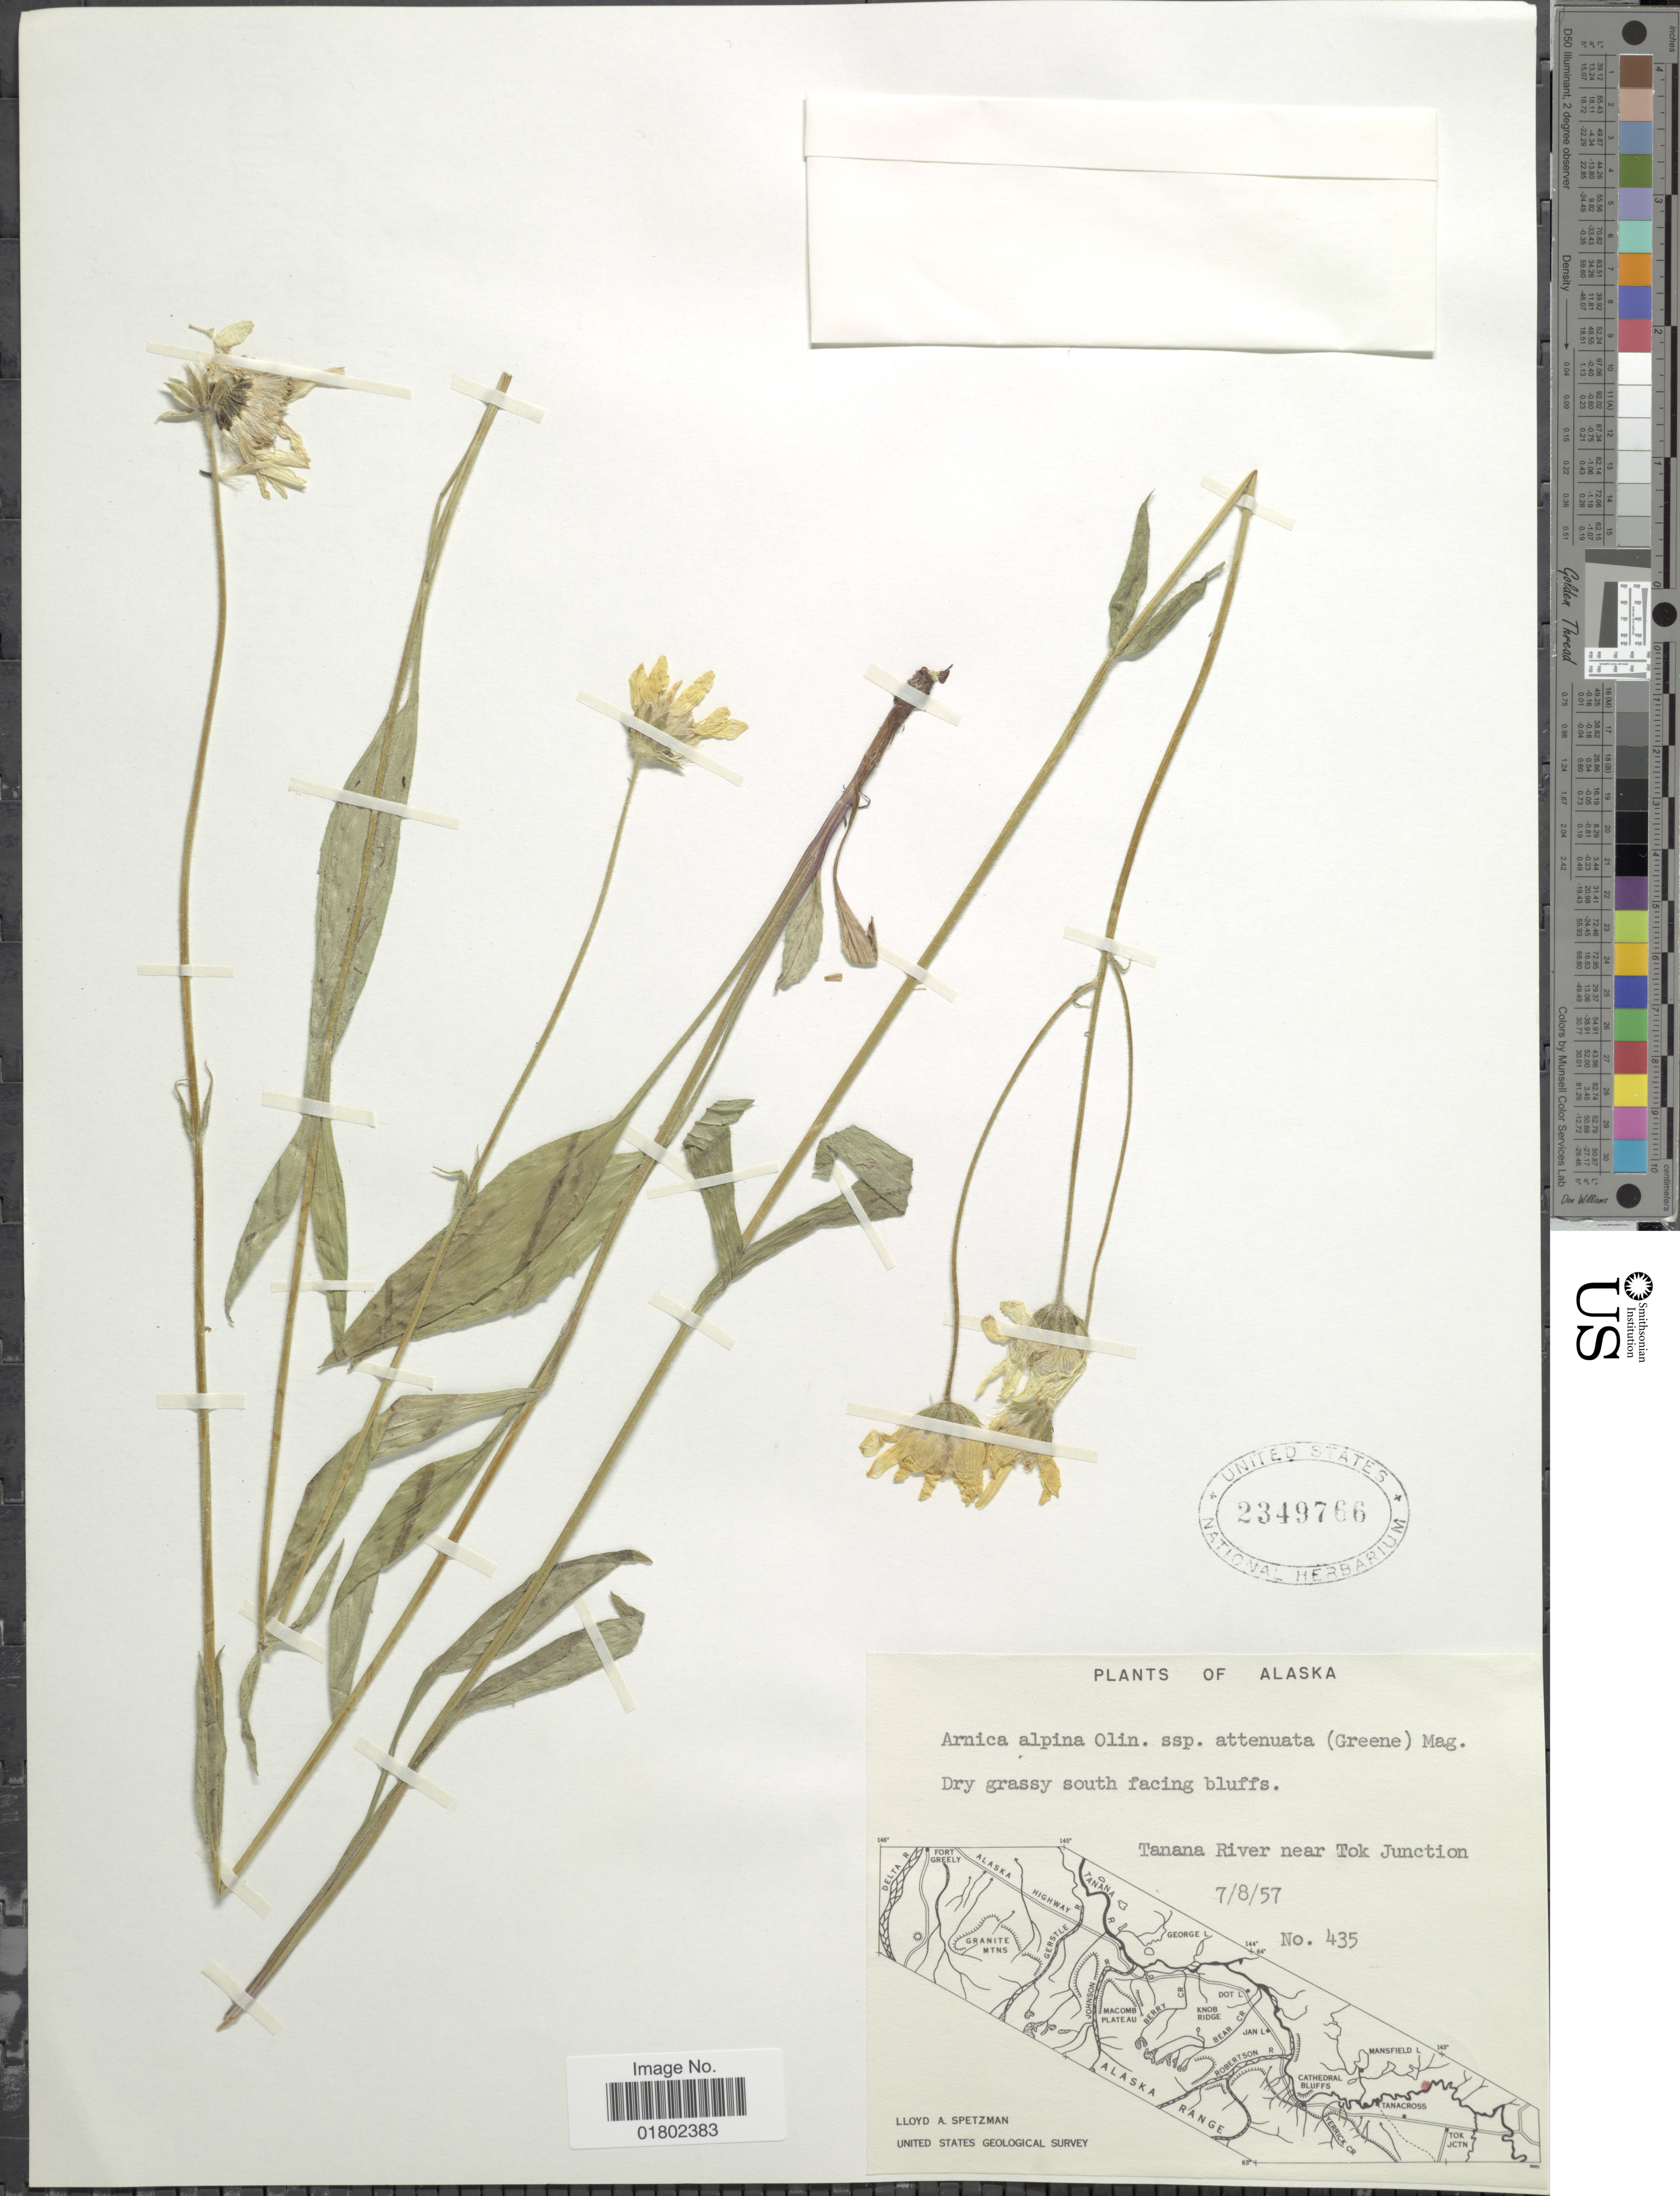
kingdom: Plantae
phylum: Tracheophyta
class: Magnoliopsida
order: Asterales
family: Asteraceae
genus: Arnica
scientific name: Arnica alpina var. angustifolia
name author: (Vahl) Maguire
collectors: L. Spetzman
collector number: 435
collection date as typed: Transcribed d/m/y: 8/7/57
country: United States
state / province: Alaska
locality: Tanana River Tok Junction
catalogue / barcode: US 2349766